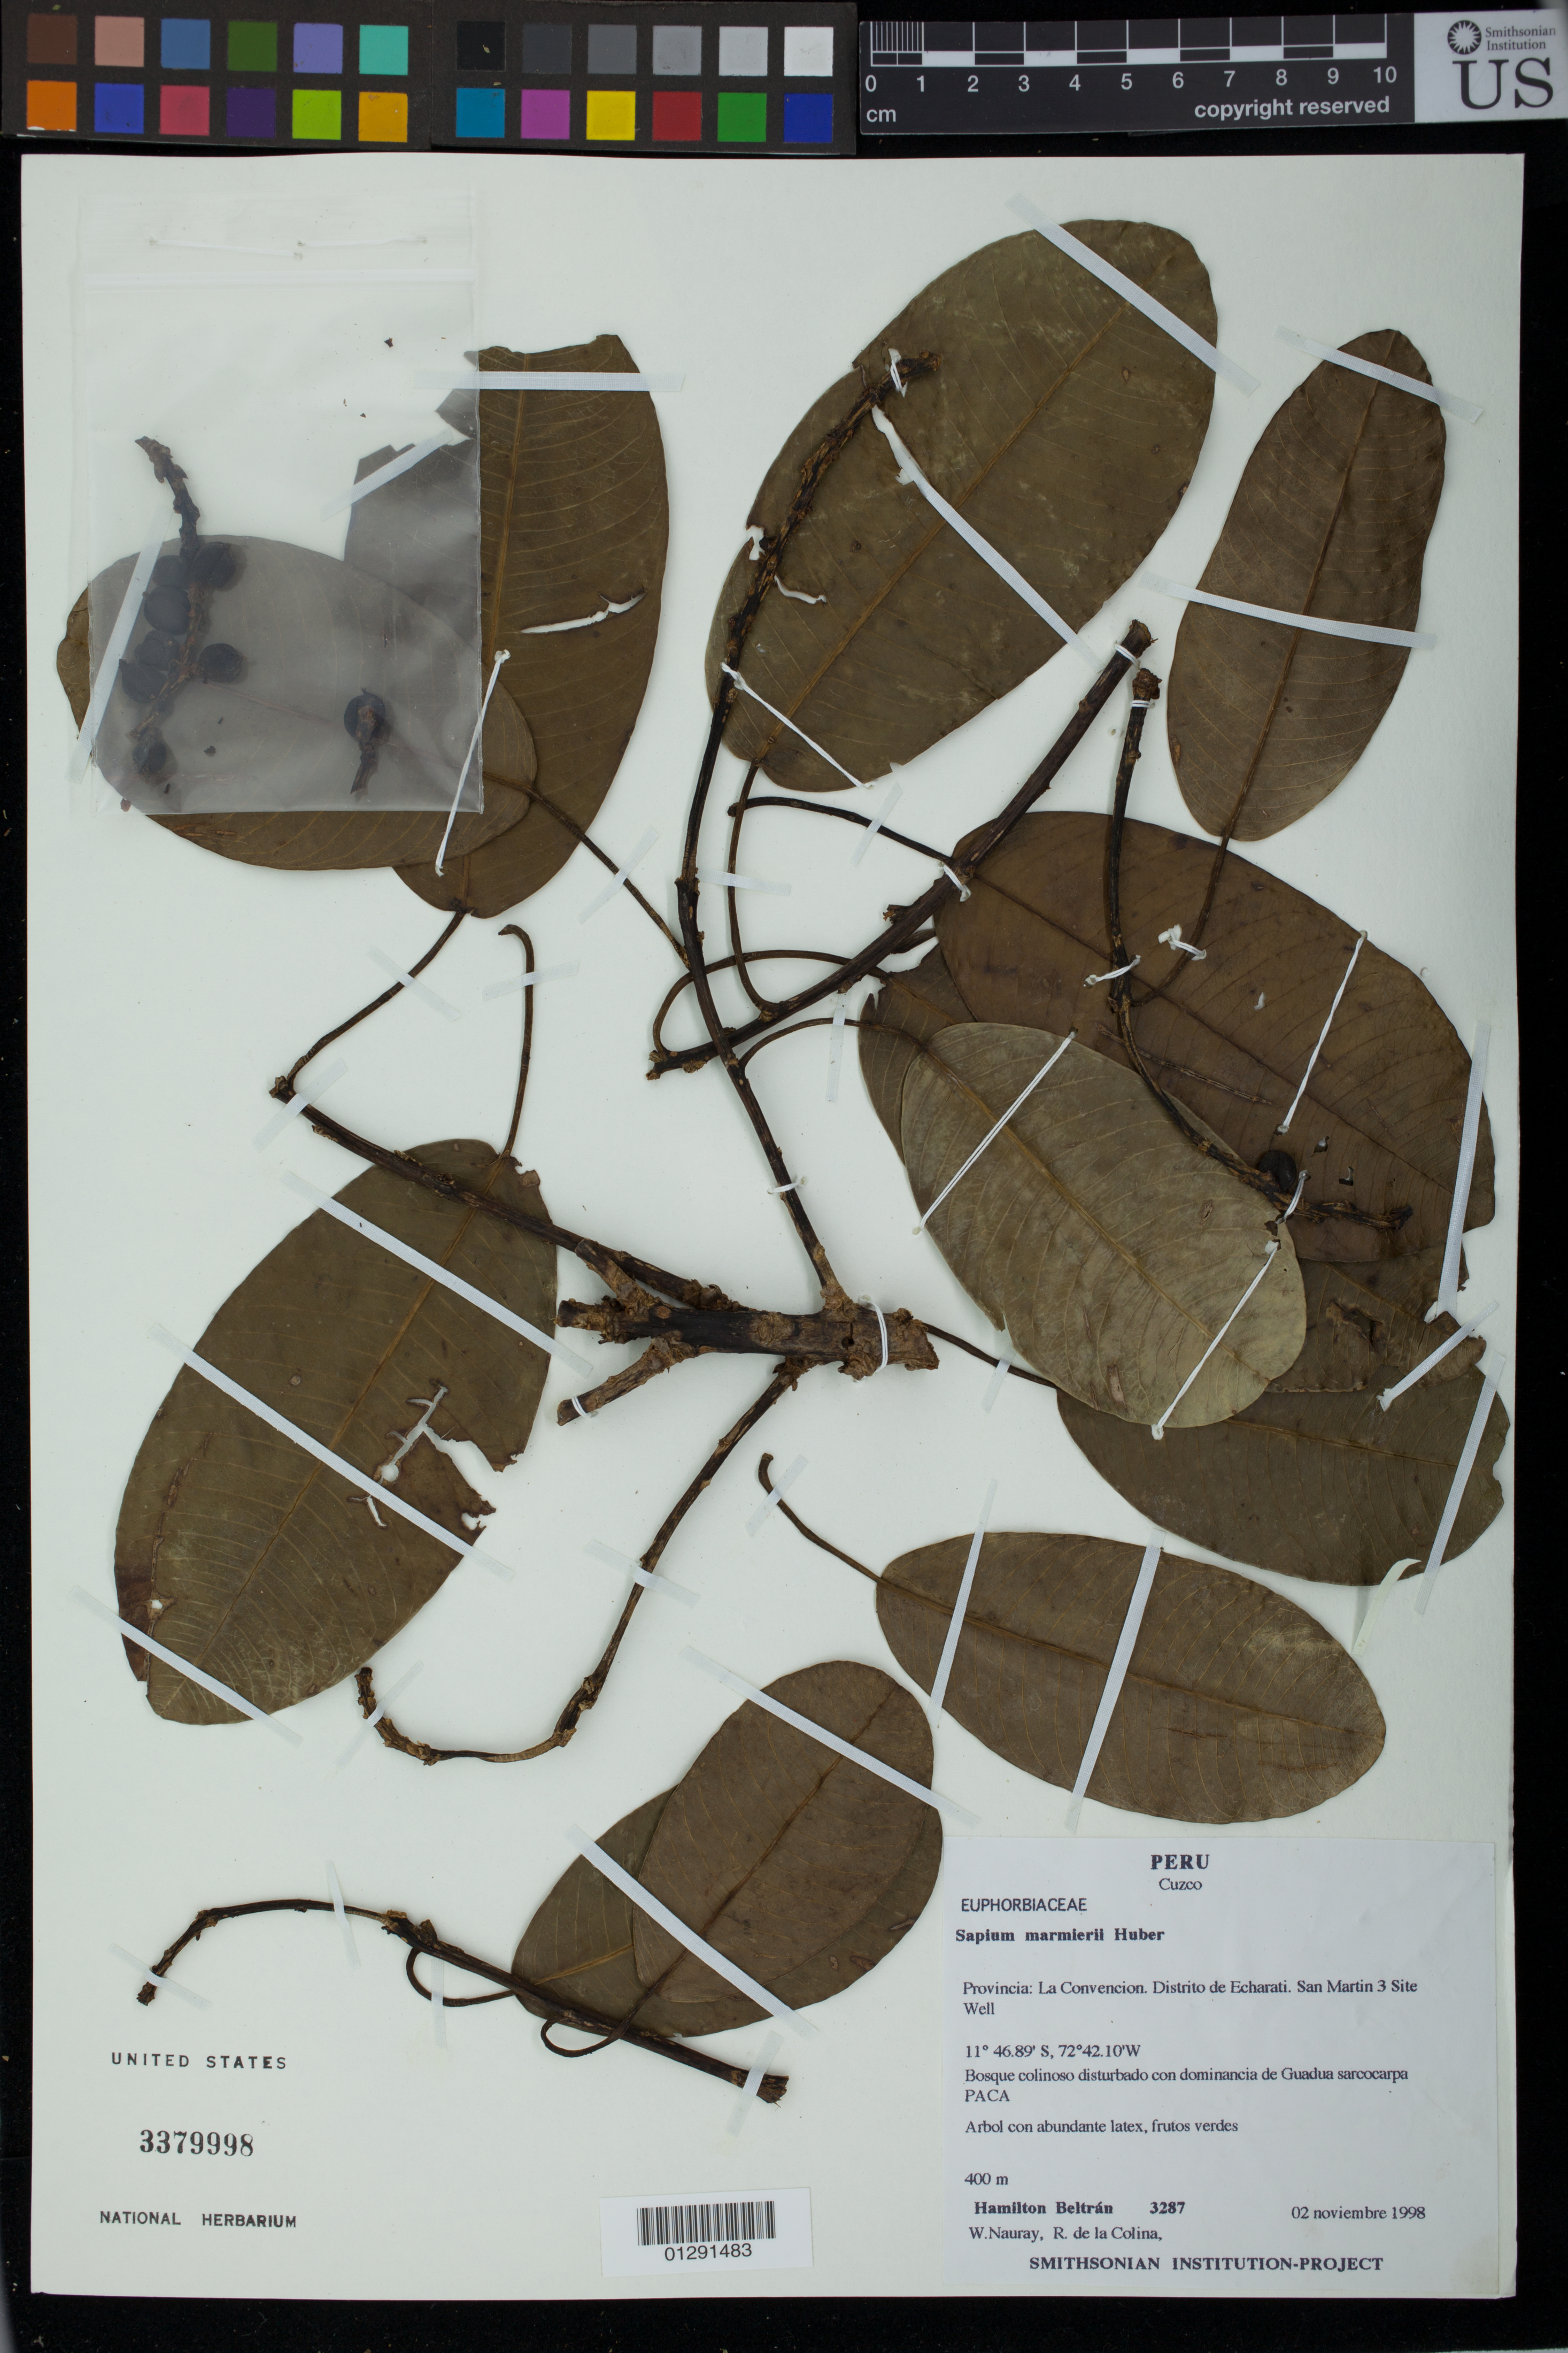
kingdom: Plantae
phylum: Tracheophyta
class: Magnoliopsida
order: Malpighiales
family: Euphorbiaceae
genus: Sapium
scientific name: Sapium marmieri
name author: Huber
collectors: H. Beltran, W. Nauray & R. de La Colina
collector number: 3287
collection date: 1998-11-02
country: Peru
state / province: Cusco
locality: Provincia: La Convencion: Distrito de Echarati. San Martin 3 Site Well. Bosque colinoso disturbado con dominancia de Guafua darcocarpa PACA.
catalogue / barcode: US 3379998